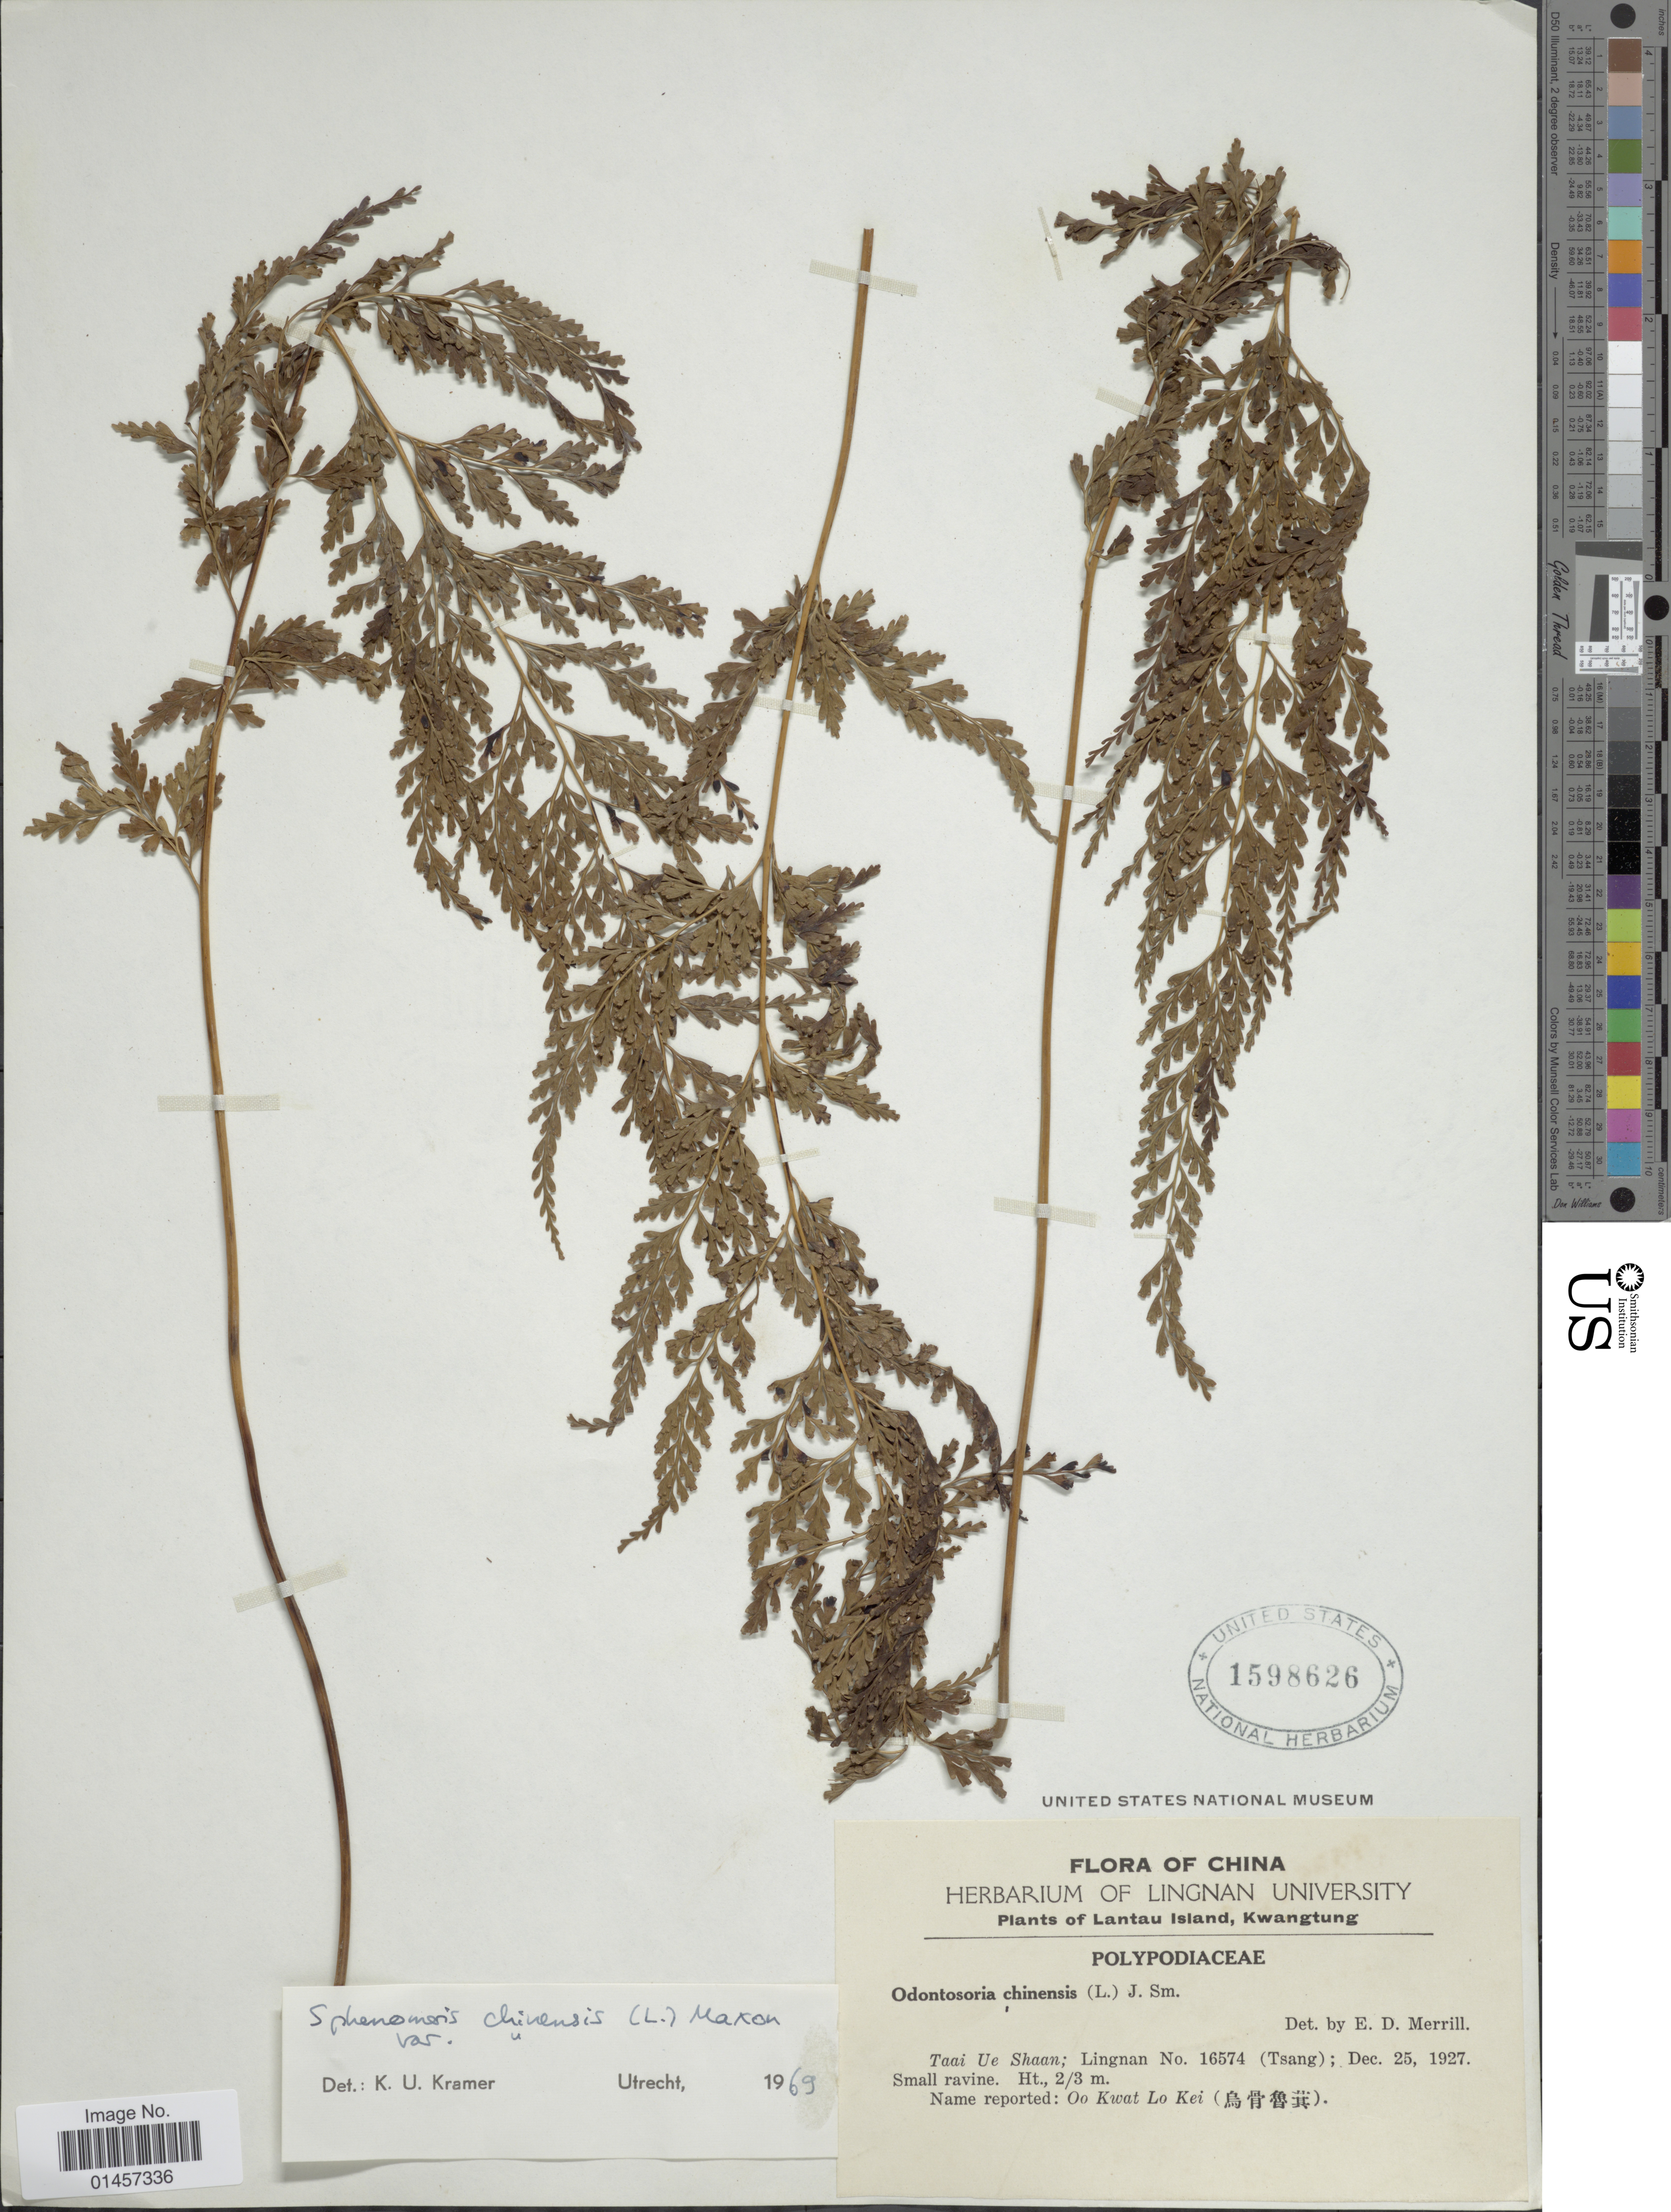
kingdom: Plantae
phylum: Tracheophyta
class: Polypodiopsida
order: Polypodiales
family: Lindsaeaceae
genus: Sphenomeris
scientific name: Sphenomeris chinensis var. chinensis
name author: (L.) Maxon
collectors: T. Shaan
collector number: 16574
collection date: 1927-12-25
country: China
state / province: Guangdong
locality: Lantau Island, Kwangtung.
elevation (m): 2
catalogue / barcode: US 1598626